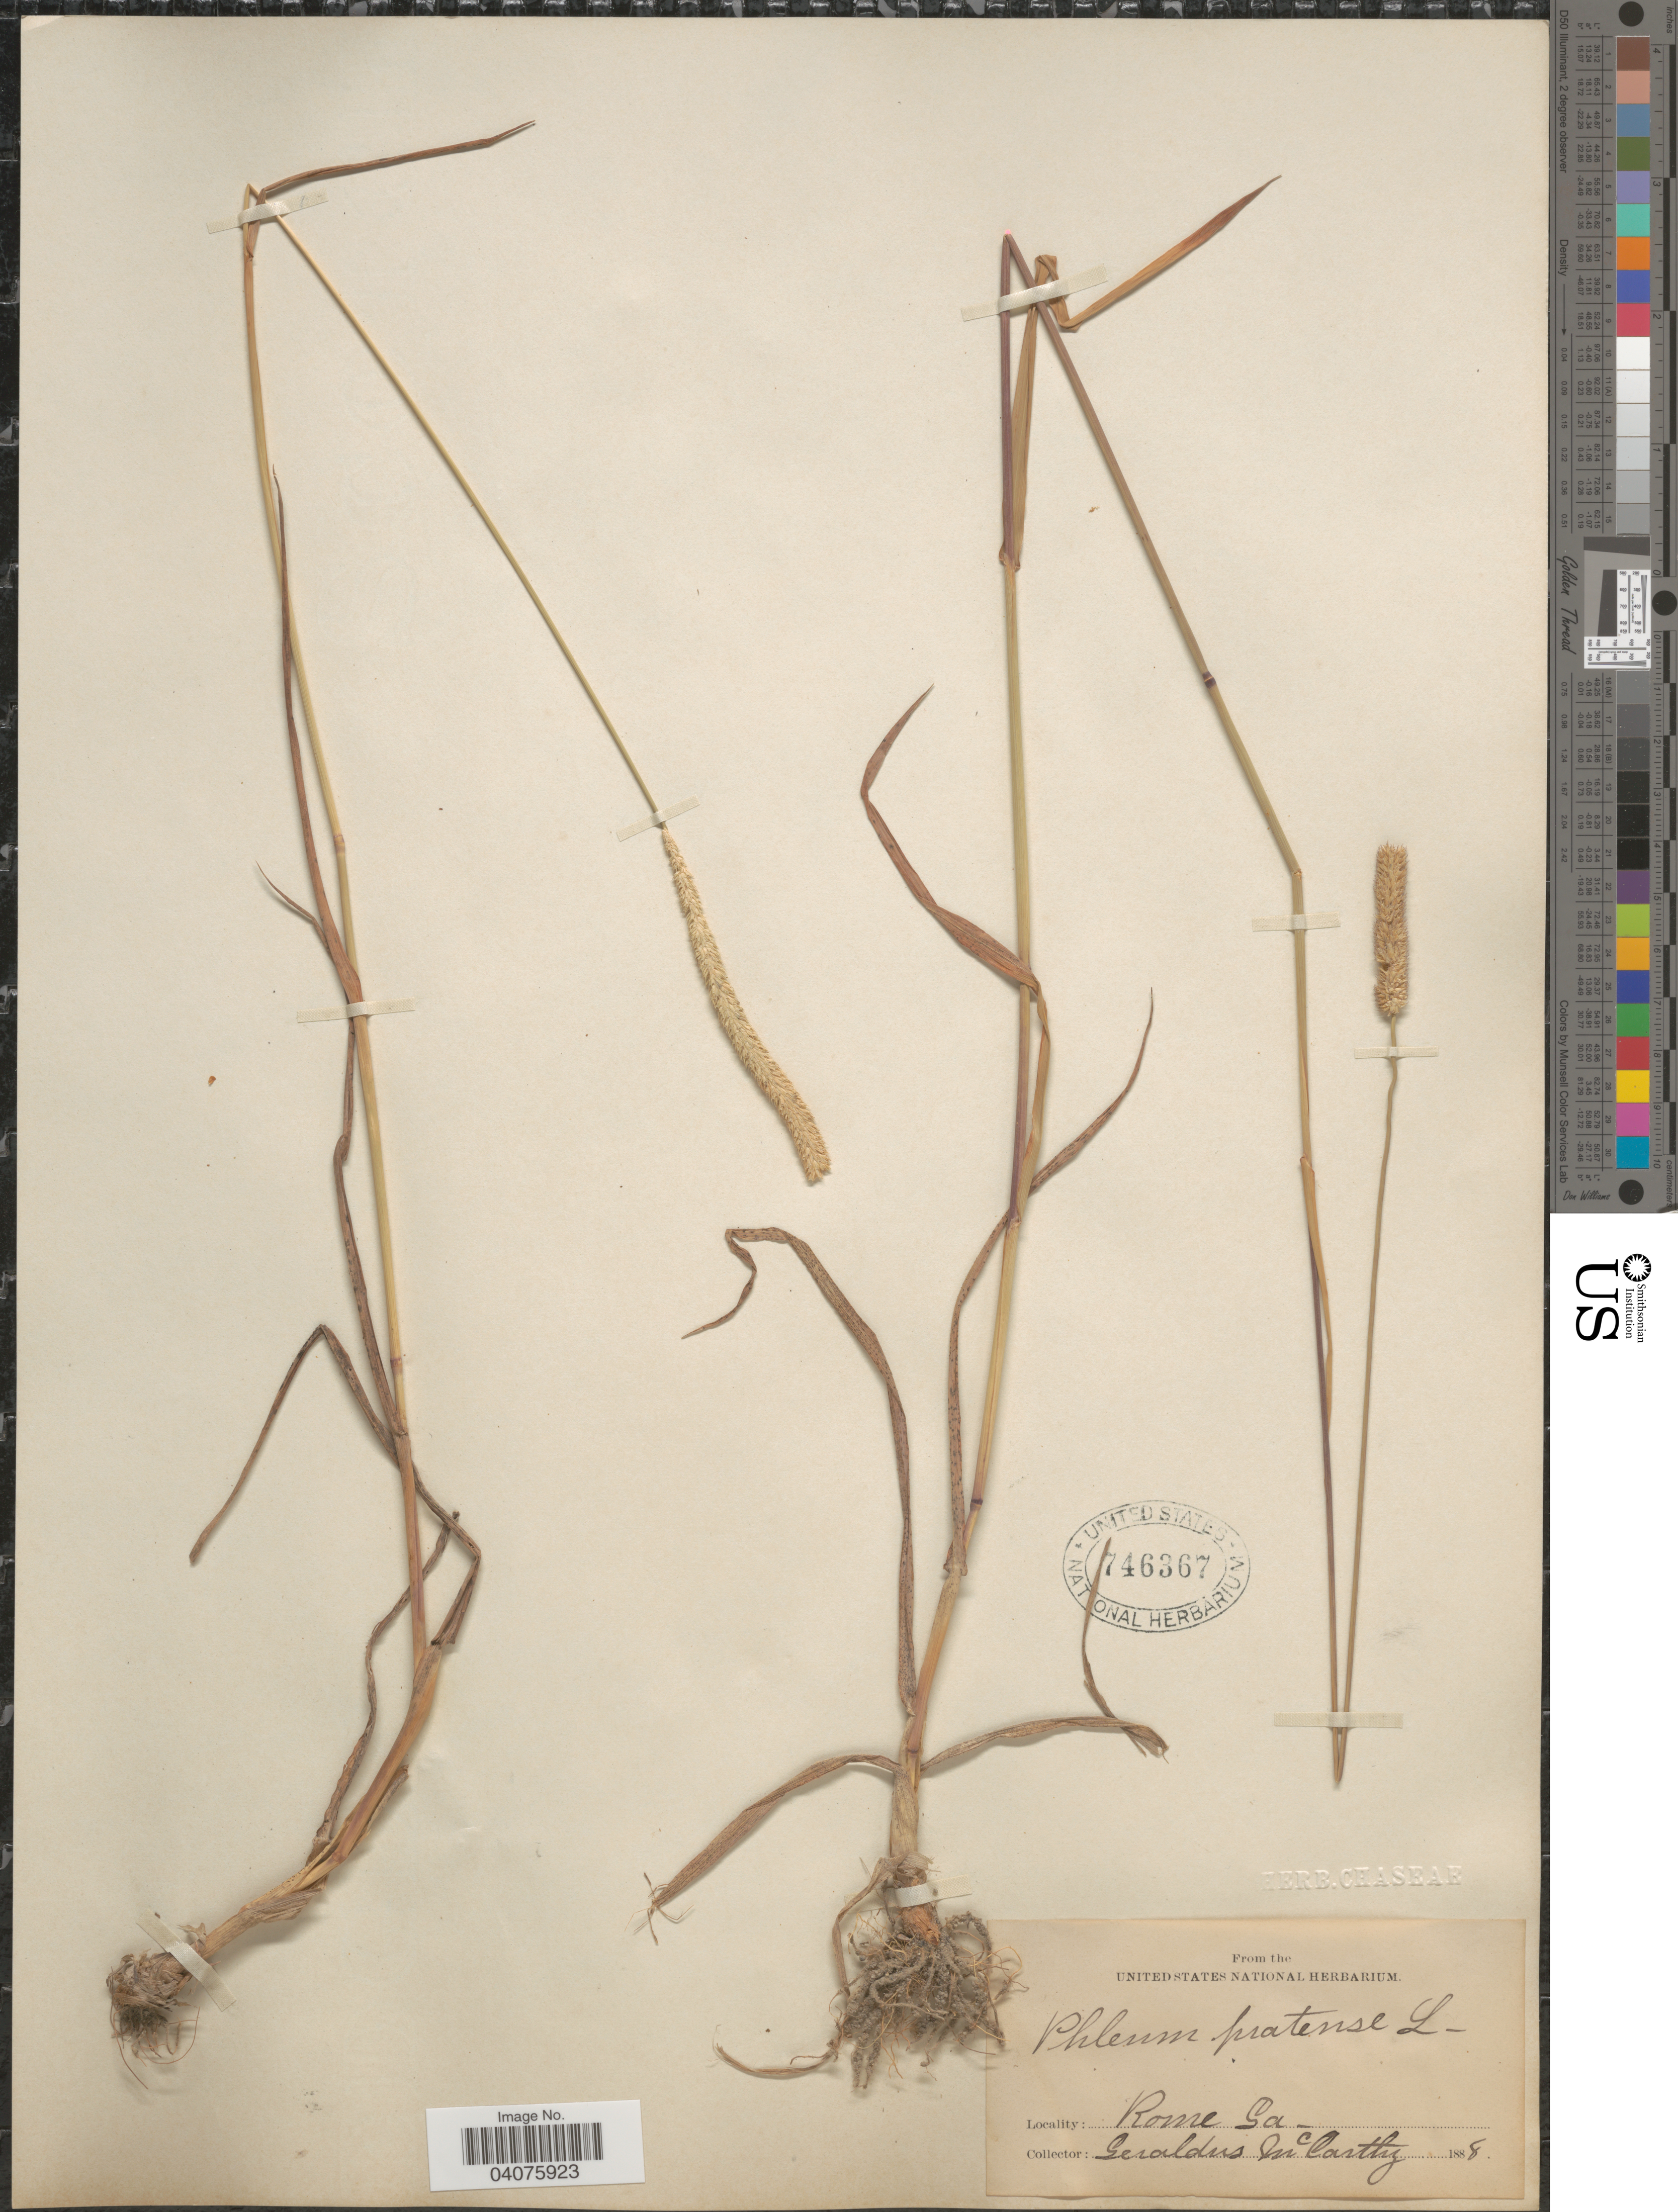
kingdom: Plantae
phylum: Tracheophyta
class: Liliopsida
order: Poales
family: Poaceae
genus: Phleum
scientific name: Phleum pratense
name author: L.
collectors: M. McCarthy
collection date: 1888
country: United States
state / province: Georgia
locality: Rome.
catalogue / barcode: US 746367